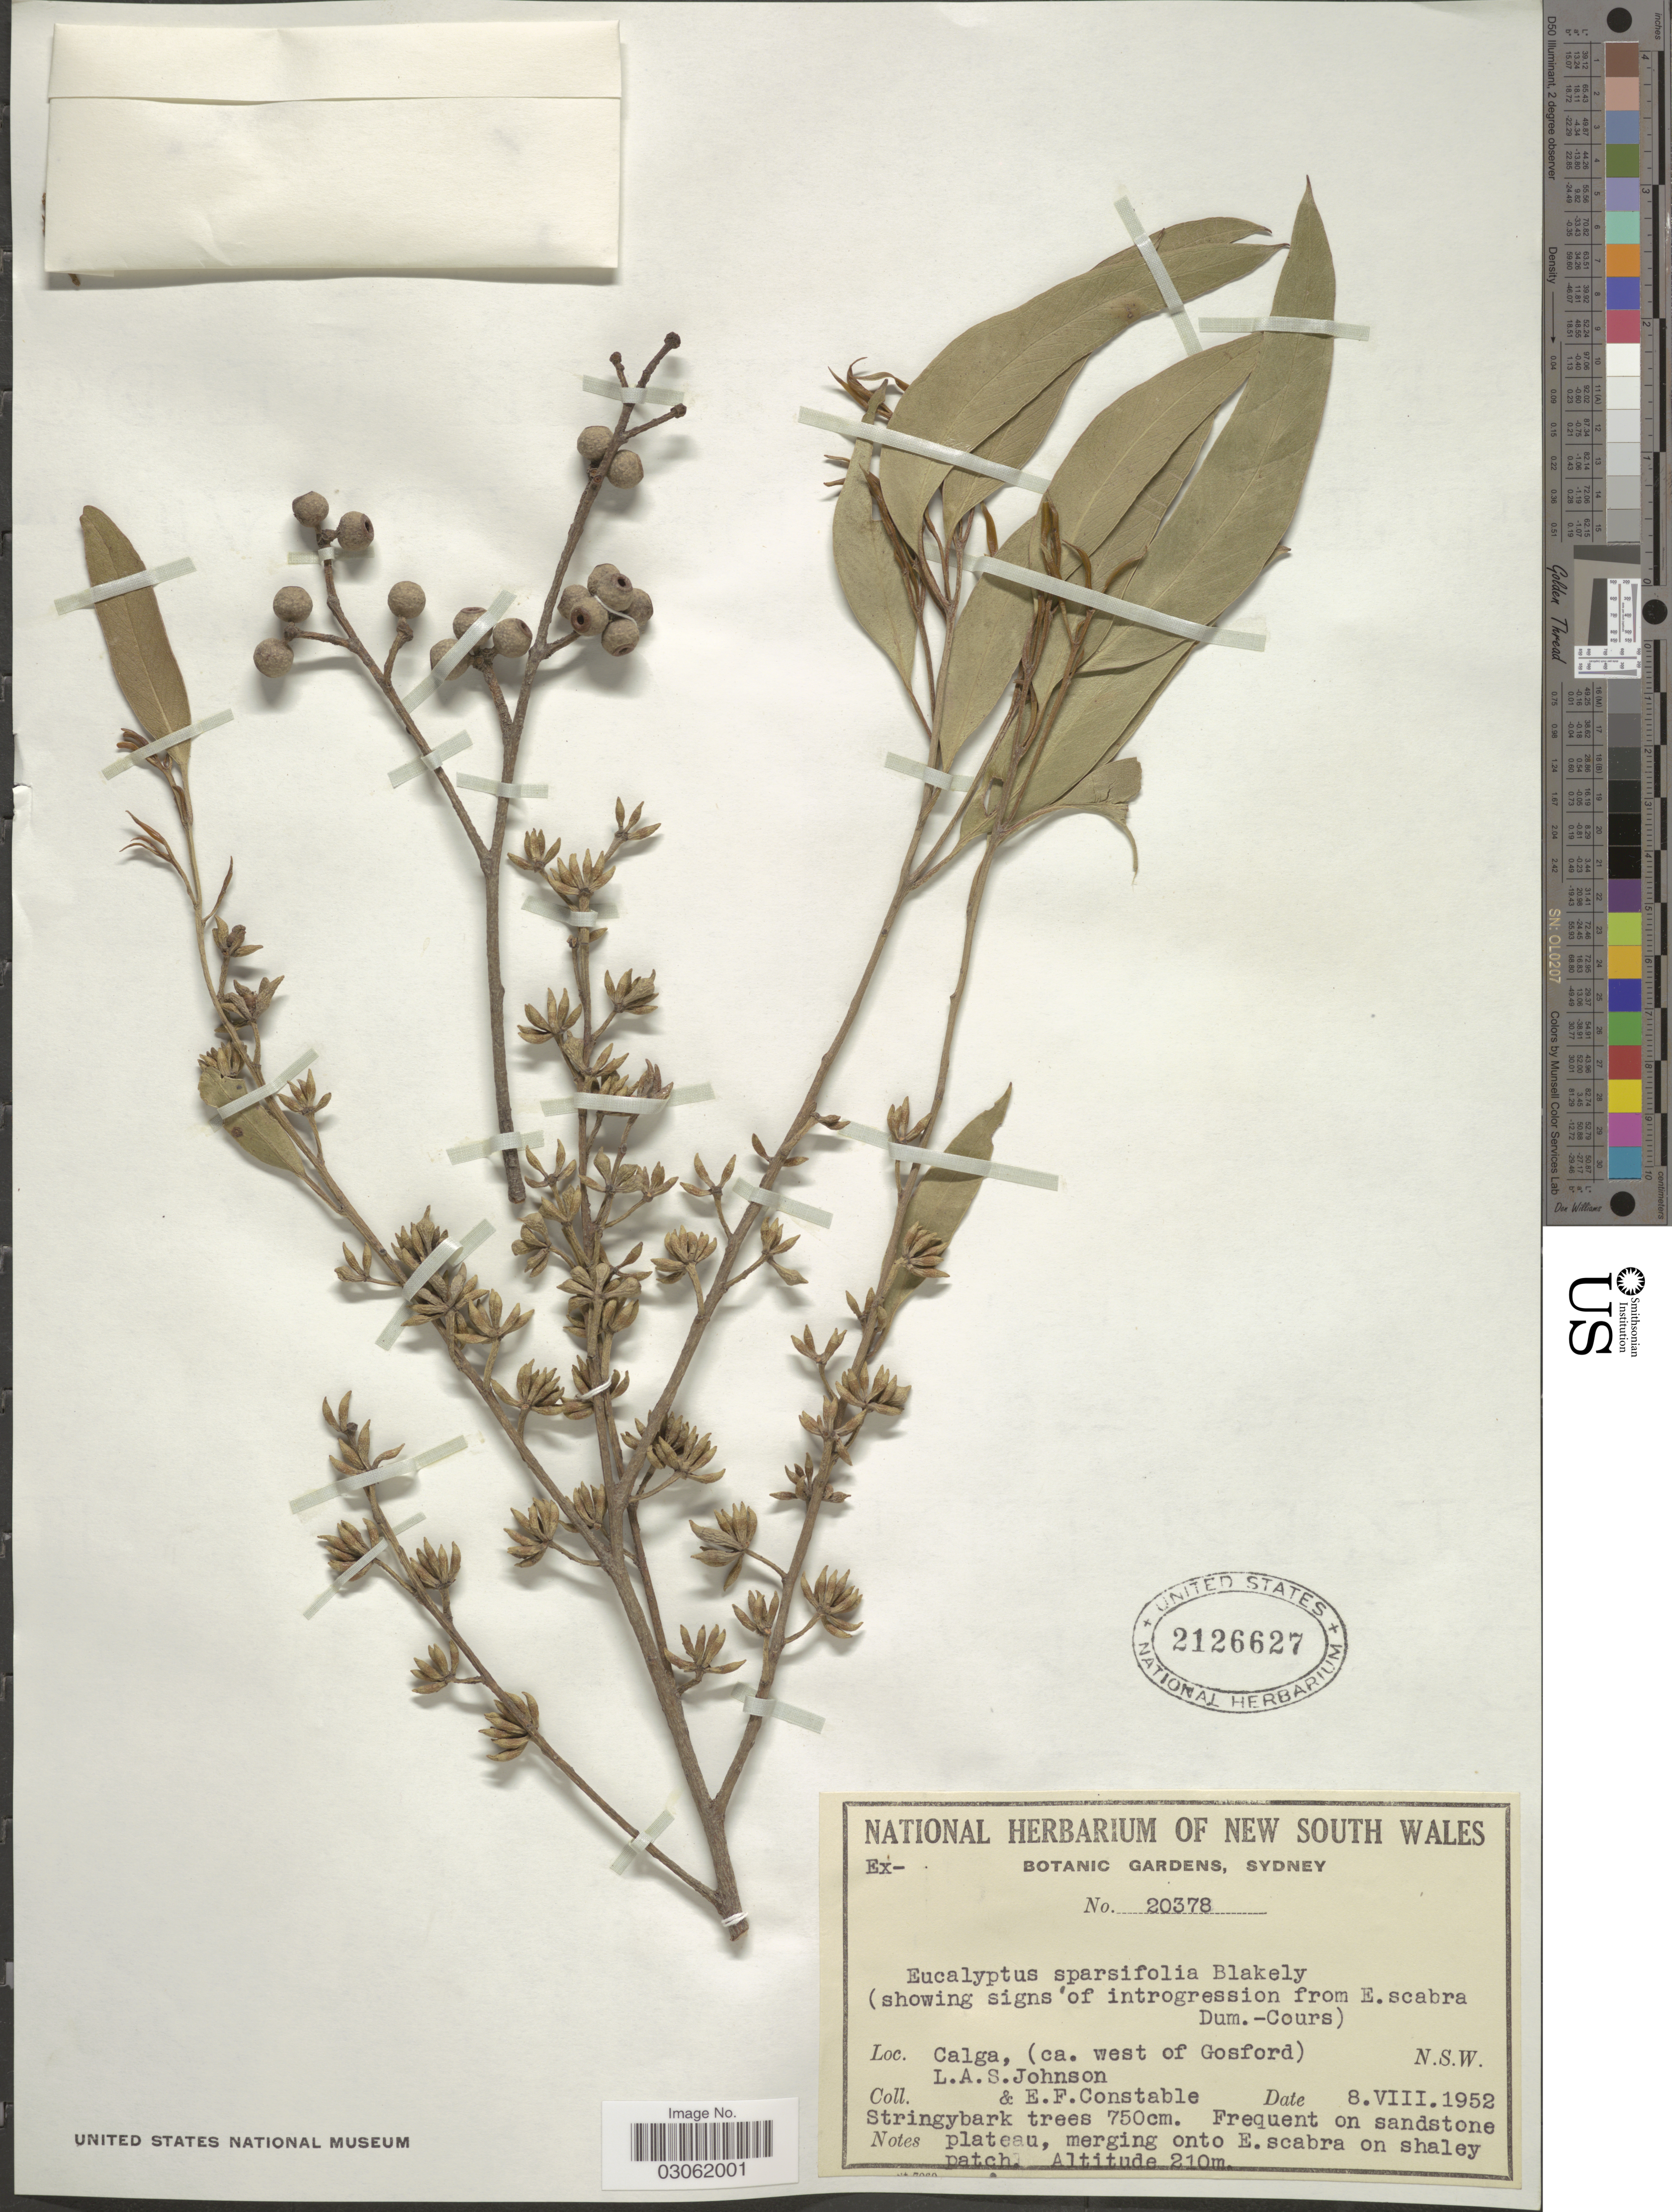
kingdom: Plantae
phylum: Tracheophyta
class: Magnoliopsida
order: Myrtales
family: Myrtaceae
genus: Eucalyptus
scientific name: Eucalyptus sparsifolia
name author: Blakely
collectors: L. A. S. Johnson & E. F. Constable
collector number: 20378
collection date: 1952-08-08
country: Australia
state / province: New South Wales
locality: Calga, (ca. west of Gosford).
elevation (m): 210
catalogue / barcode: US 2126627